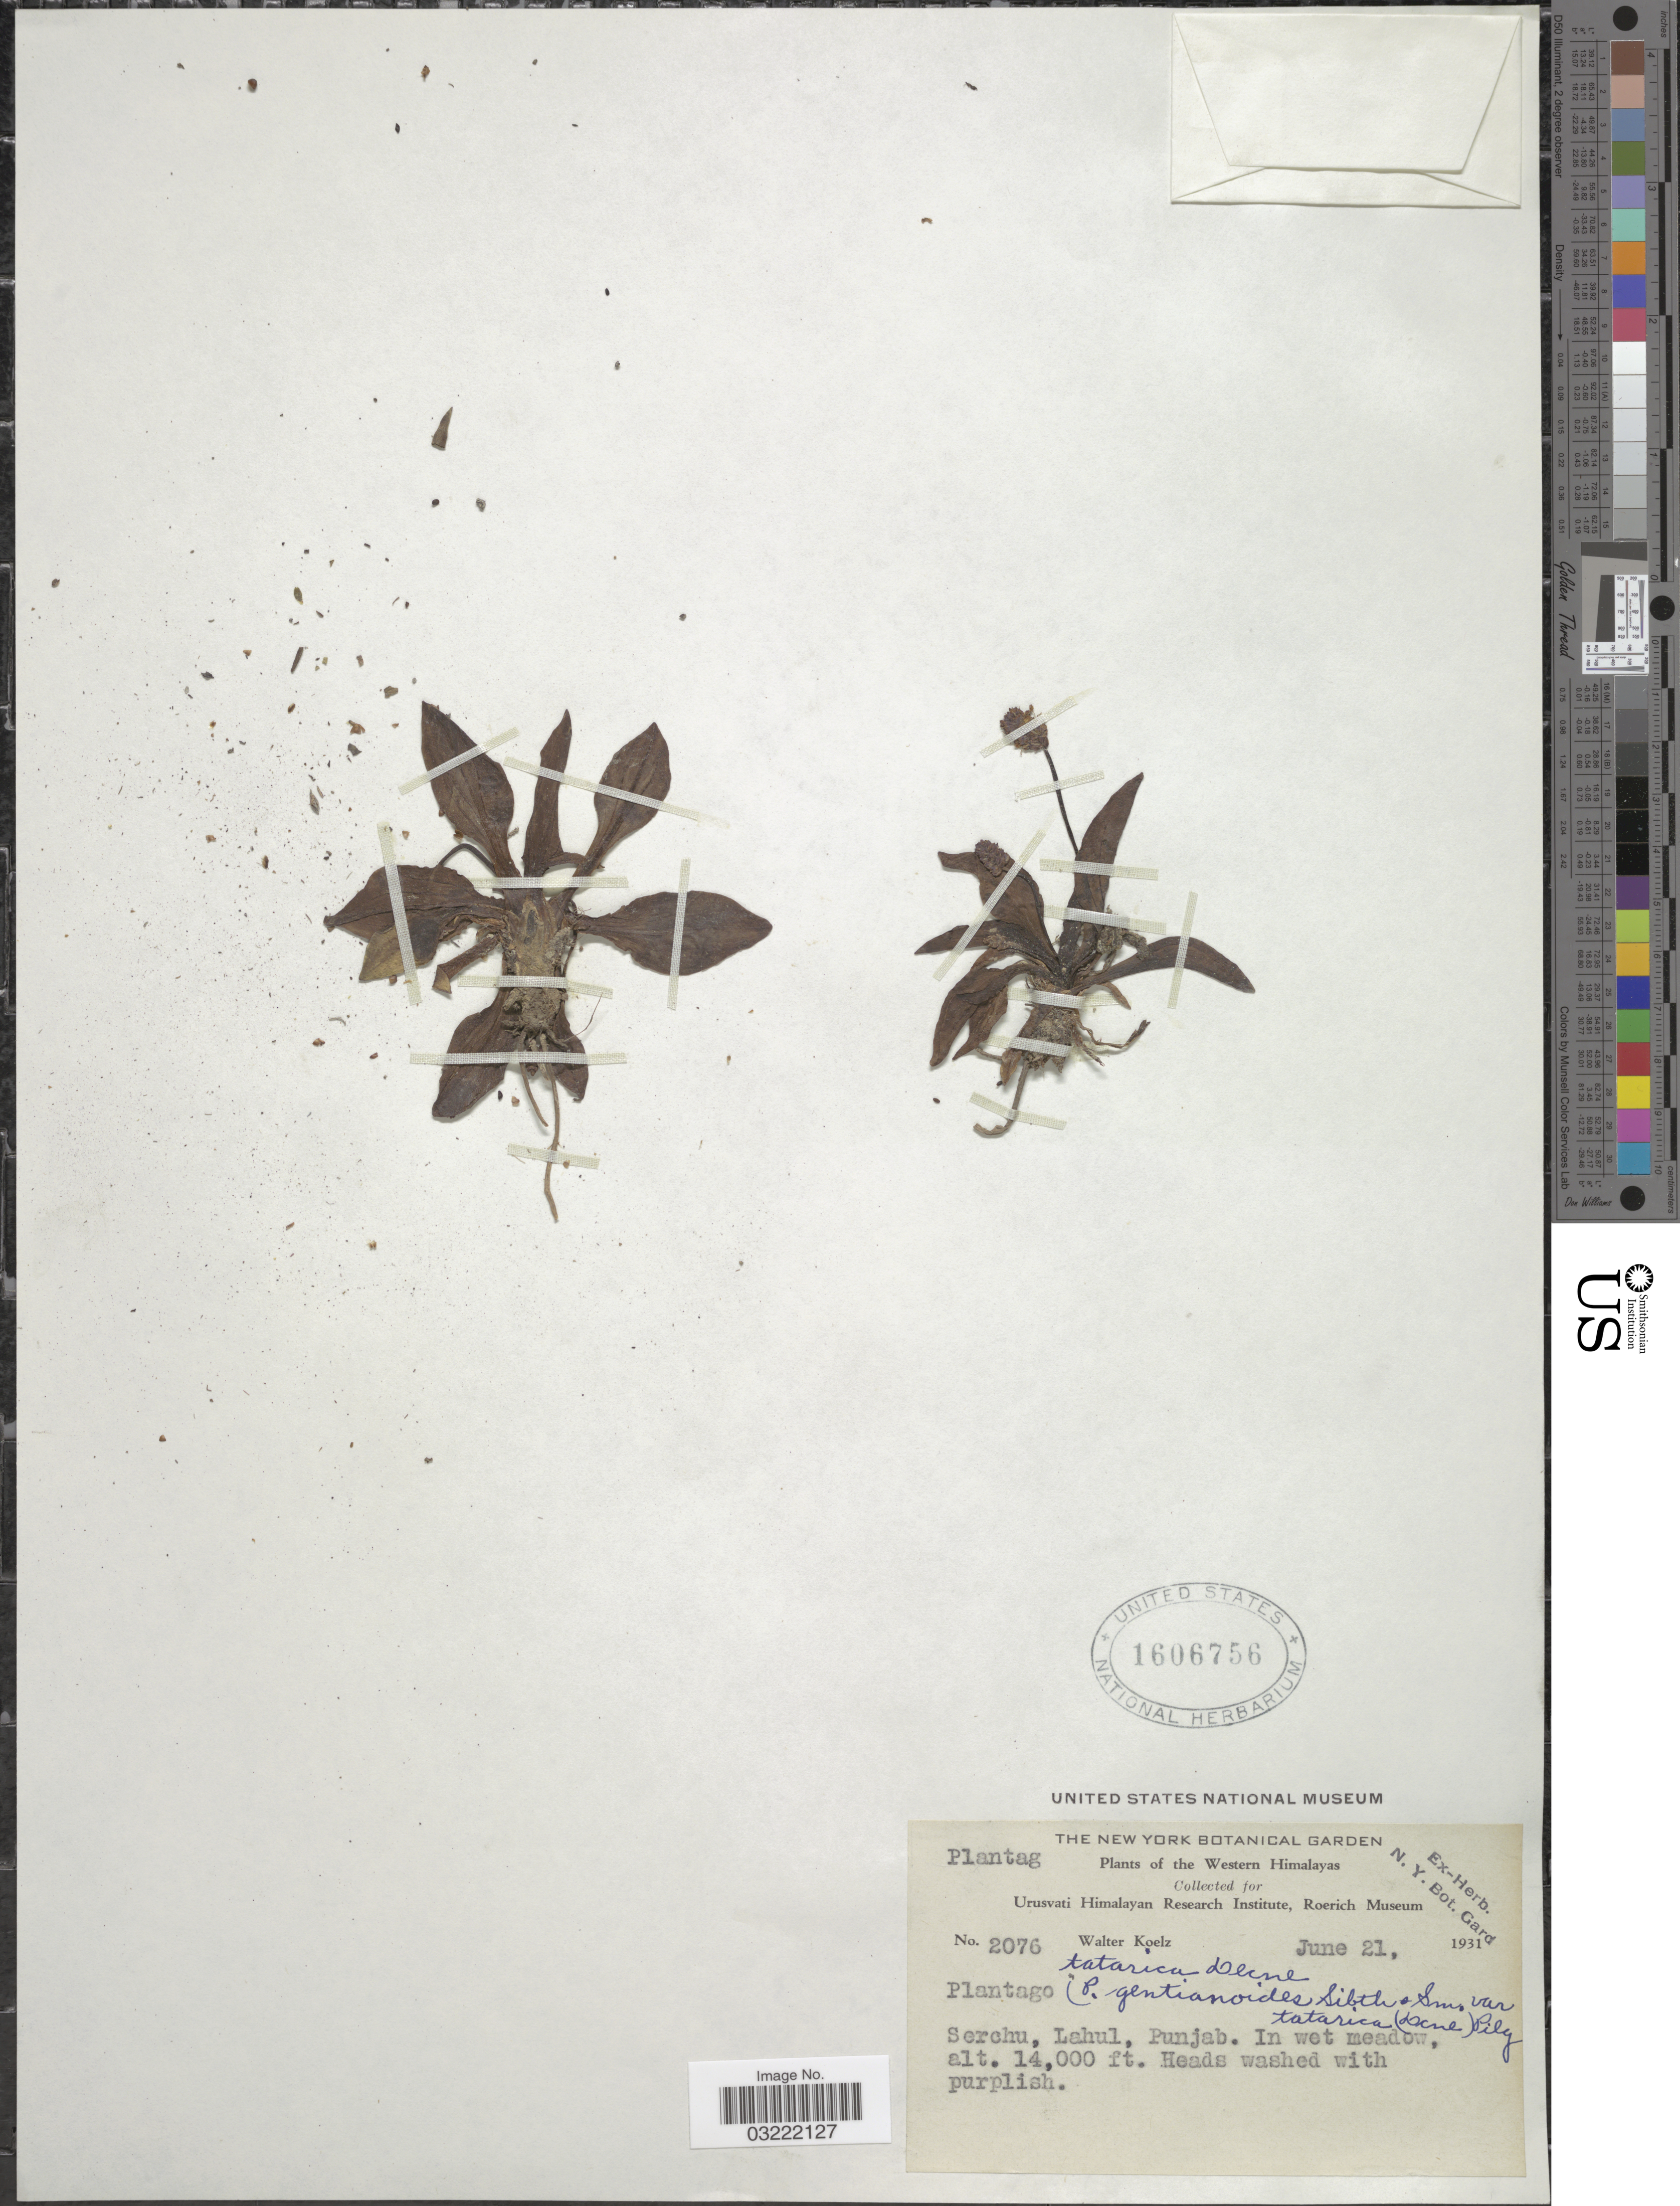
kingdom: Plantae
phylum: Tracheophyta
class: Magnoliopsida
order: Lamiales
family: Plantaginaceae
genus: Plantago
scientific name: Plantago gentianoides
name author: Sibth. & Sm.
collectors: W. N. Koelz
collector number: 2076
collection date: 1931-06-21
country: India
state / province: Punjab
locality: Western Himalayas. Serchu, Lahul.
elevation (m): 4267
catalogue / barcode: US 1606756